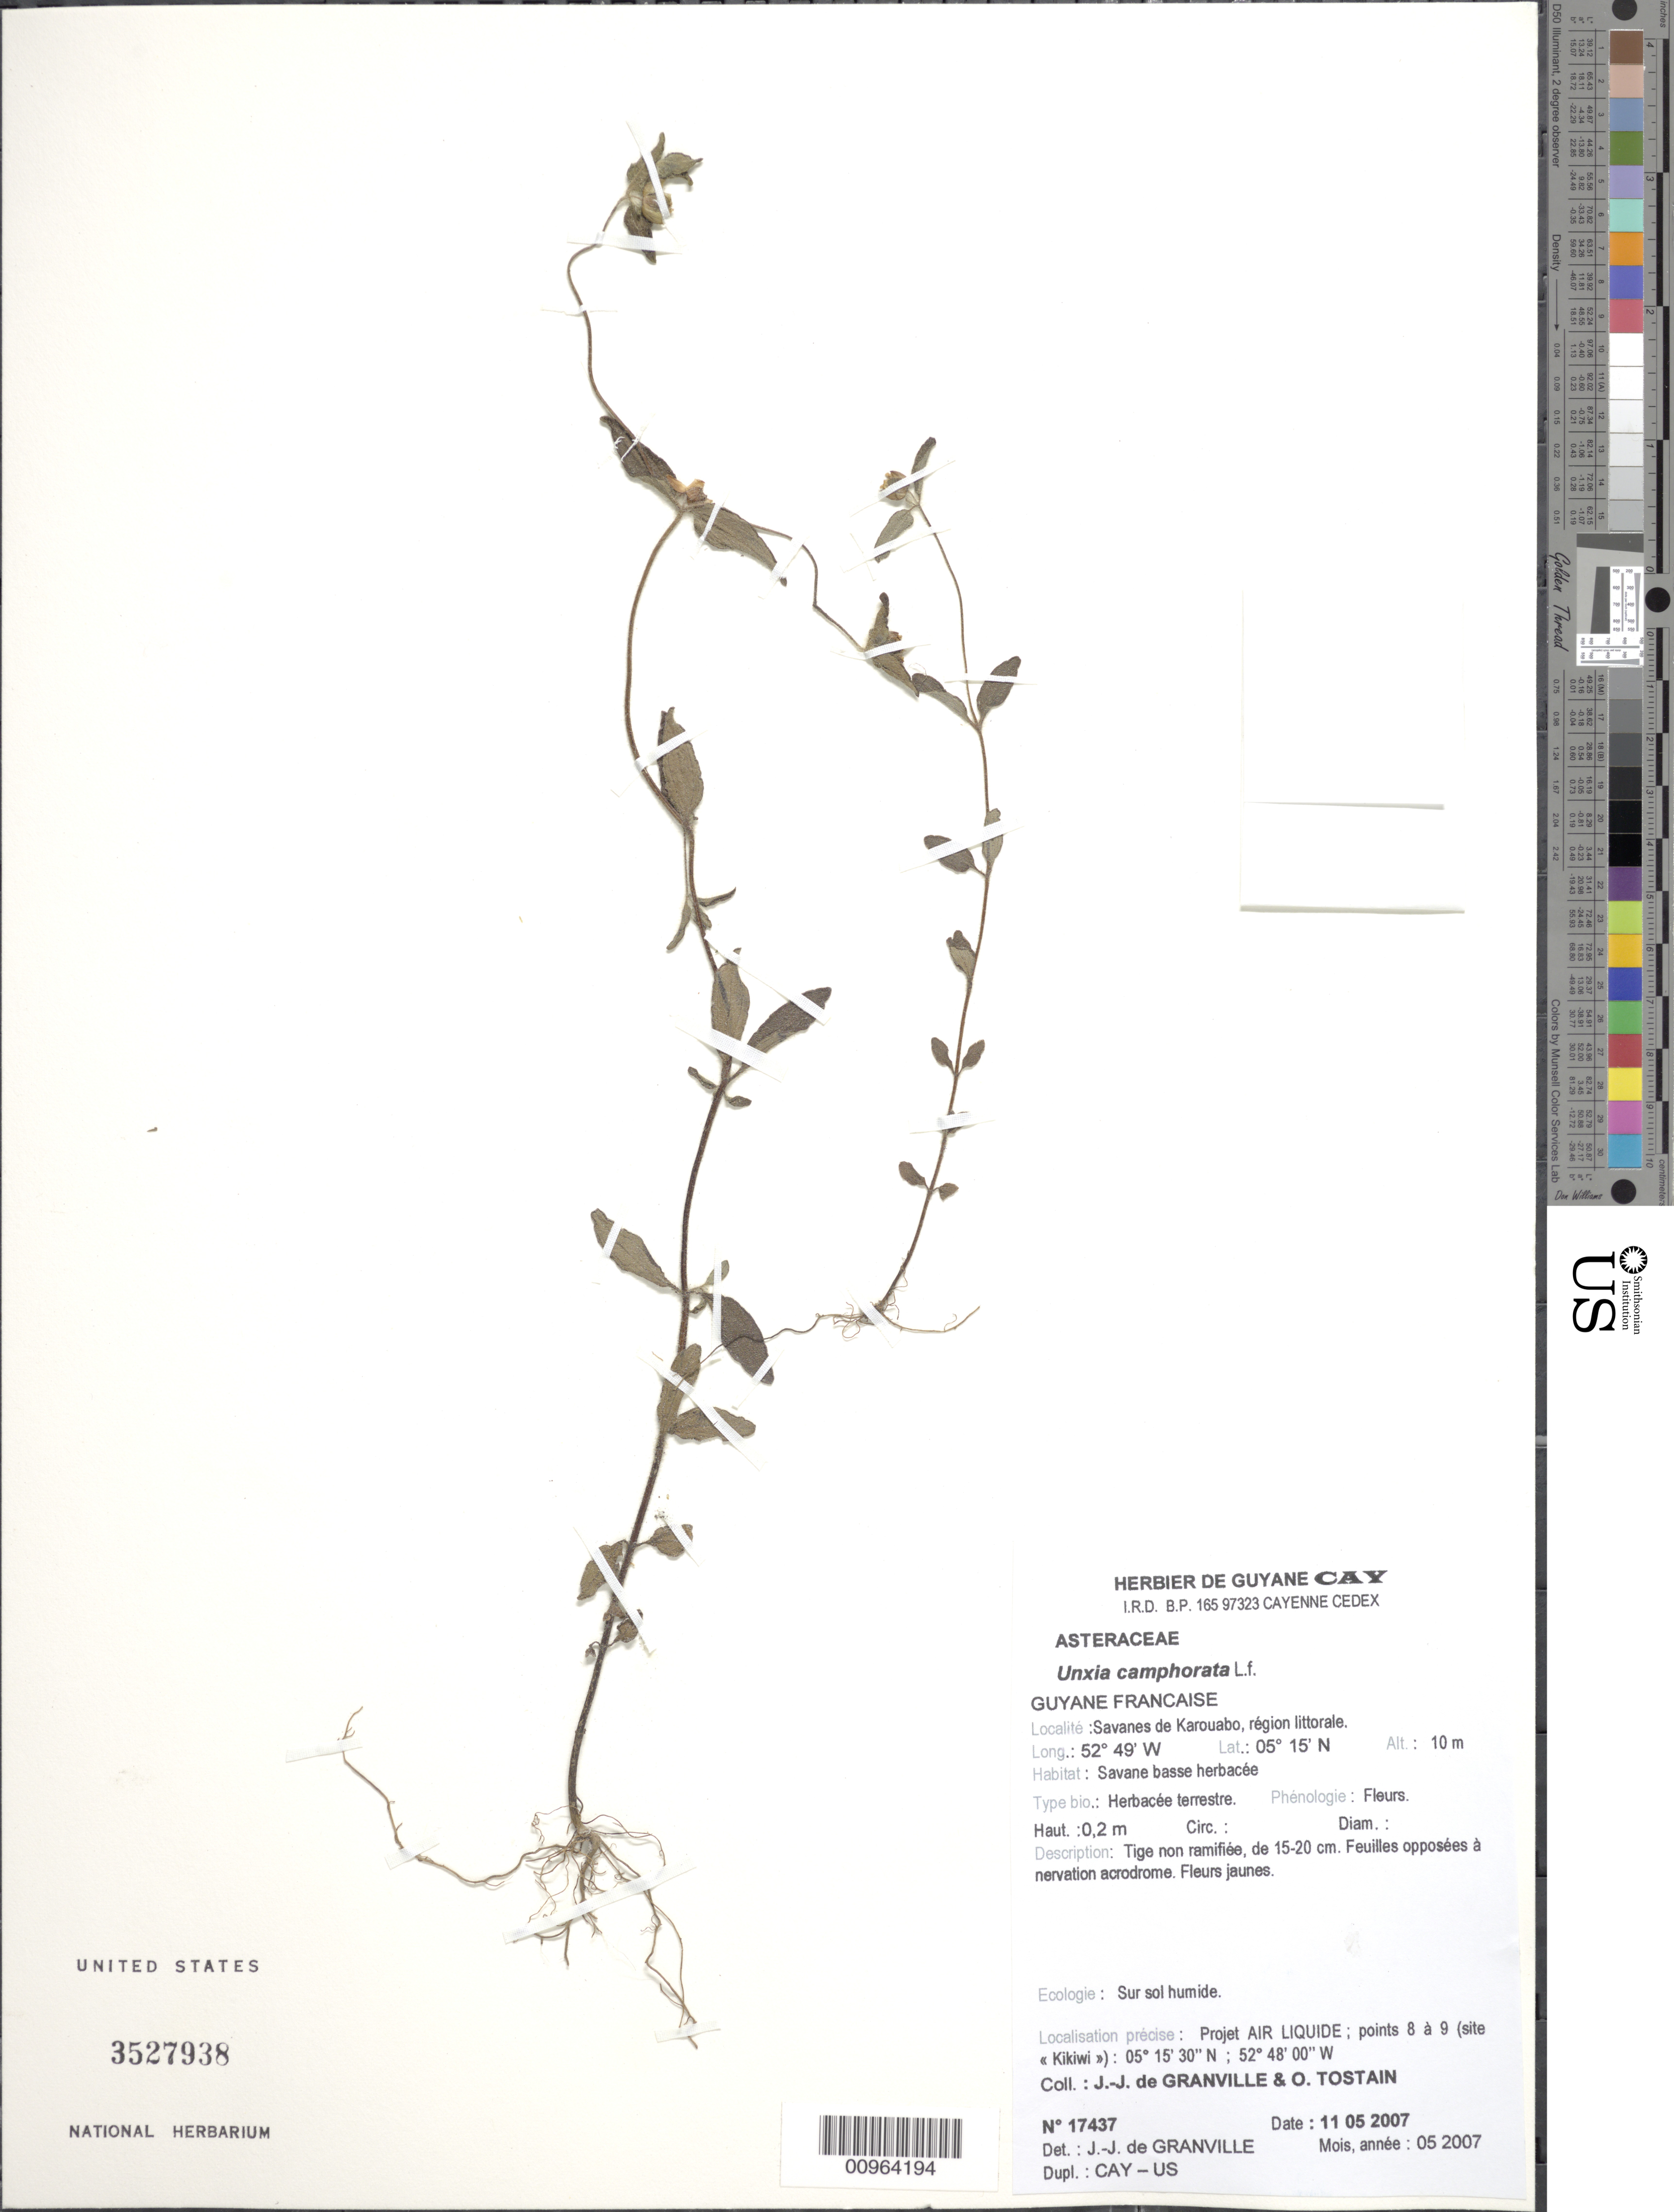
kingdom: Plantae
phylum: Tracheophyta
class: Magnoliopsida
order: Asterales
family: Asteraceae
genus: Unxia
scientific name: Unxia camphorata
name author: L. f.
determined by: Granville, J. J. de, (CAY), Institut de Recherche pour le Developpement (IRD) (FRENCH GUIANA)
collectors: J.-J. de Granville & O. Tostain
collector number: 17437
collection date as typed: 11-May-07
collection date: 2007-05-11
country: French Guiana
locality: Savanes de Karouabo. Projet AIR LIQUIDE; points 8 a 9 (site "Kikiwi")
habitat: Region littorale. Savane basse herbacee. Sur sol humide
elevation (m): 10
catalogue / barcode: US 3527938